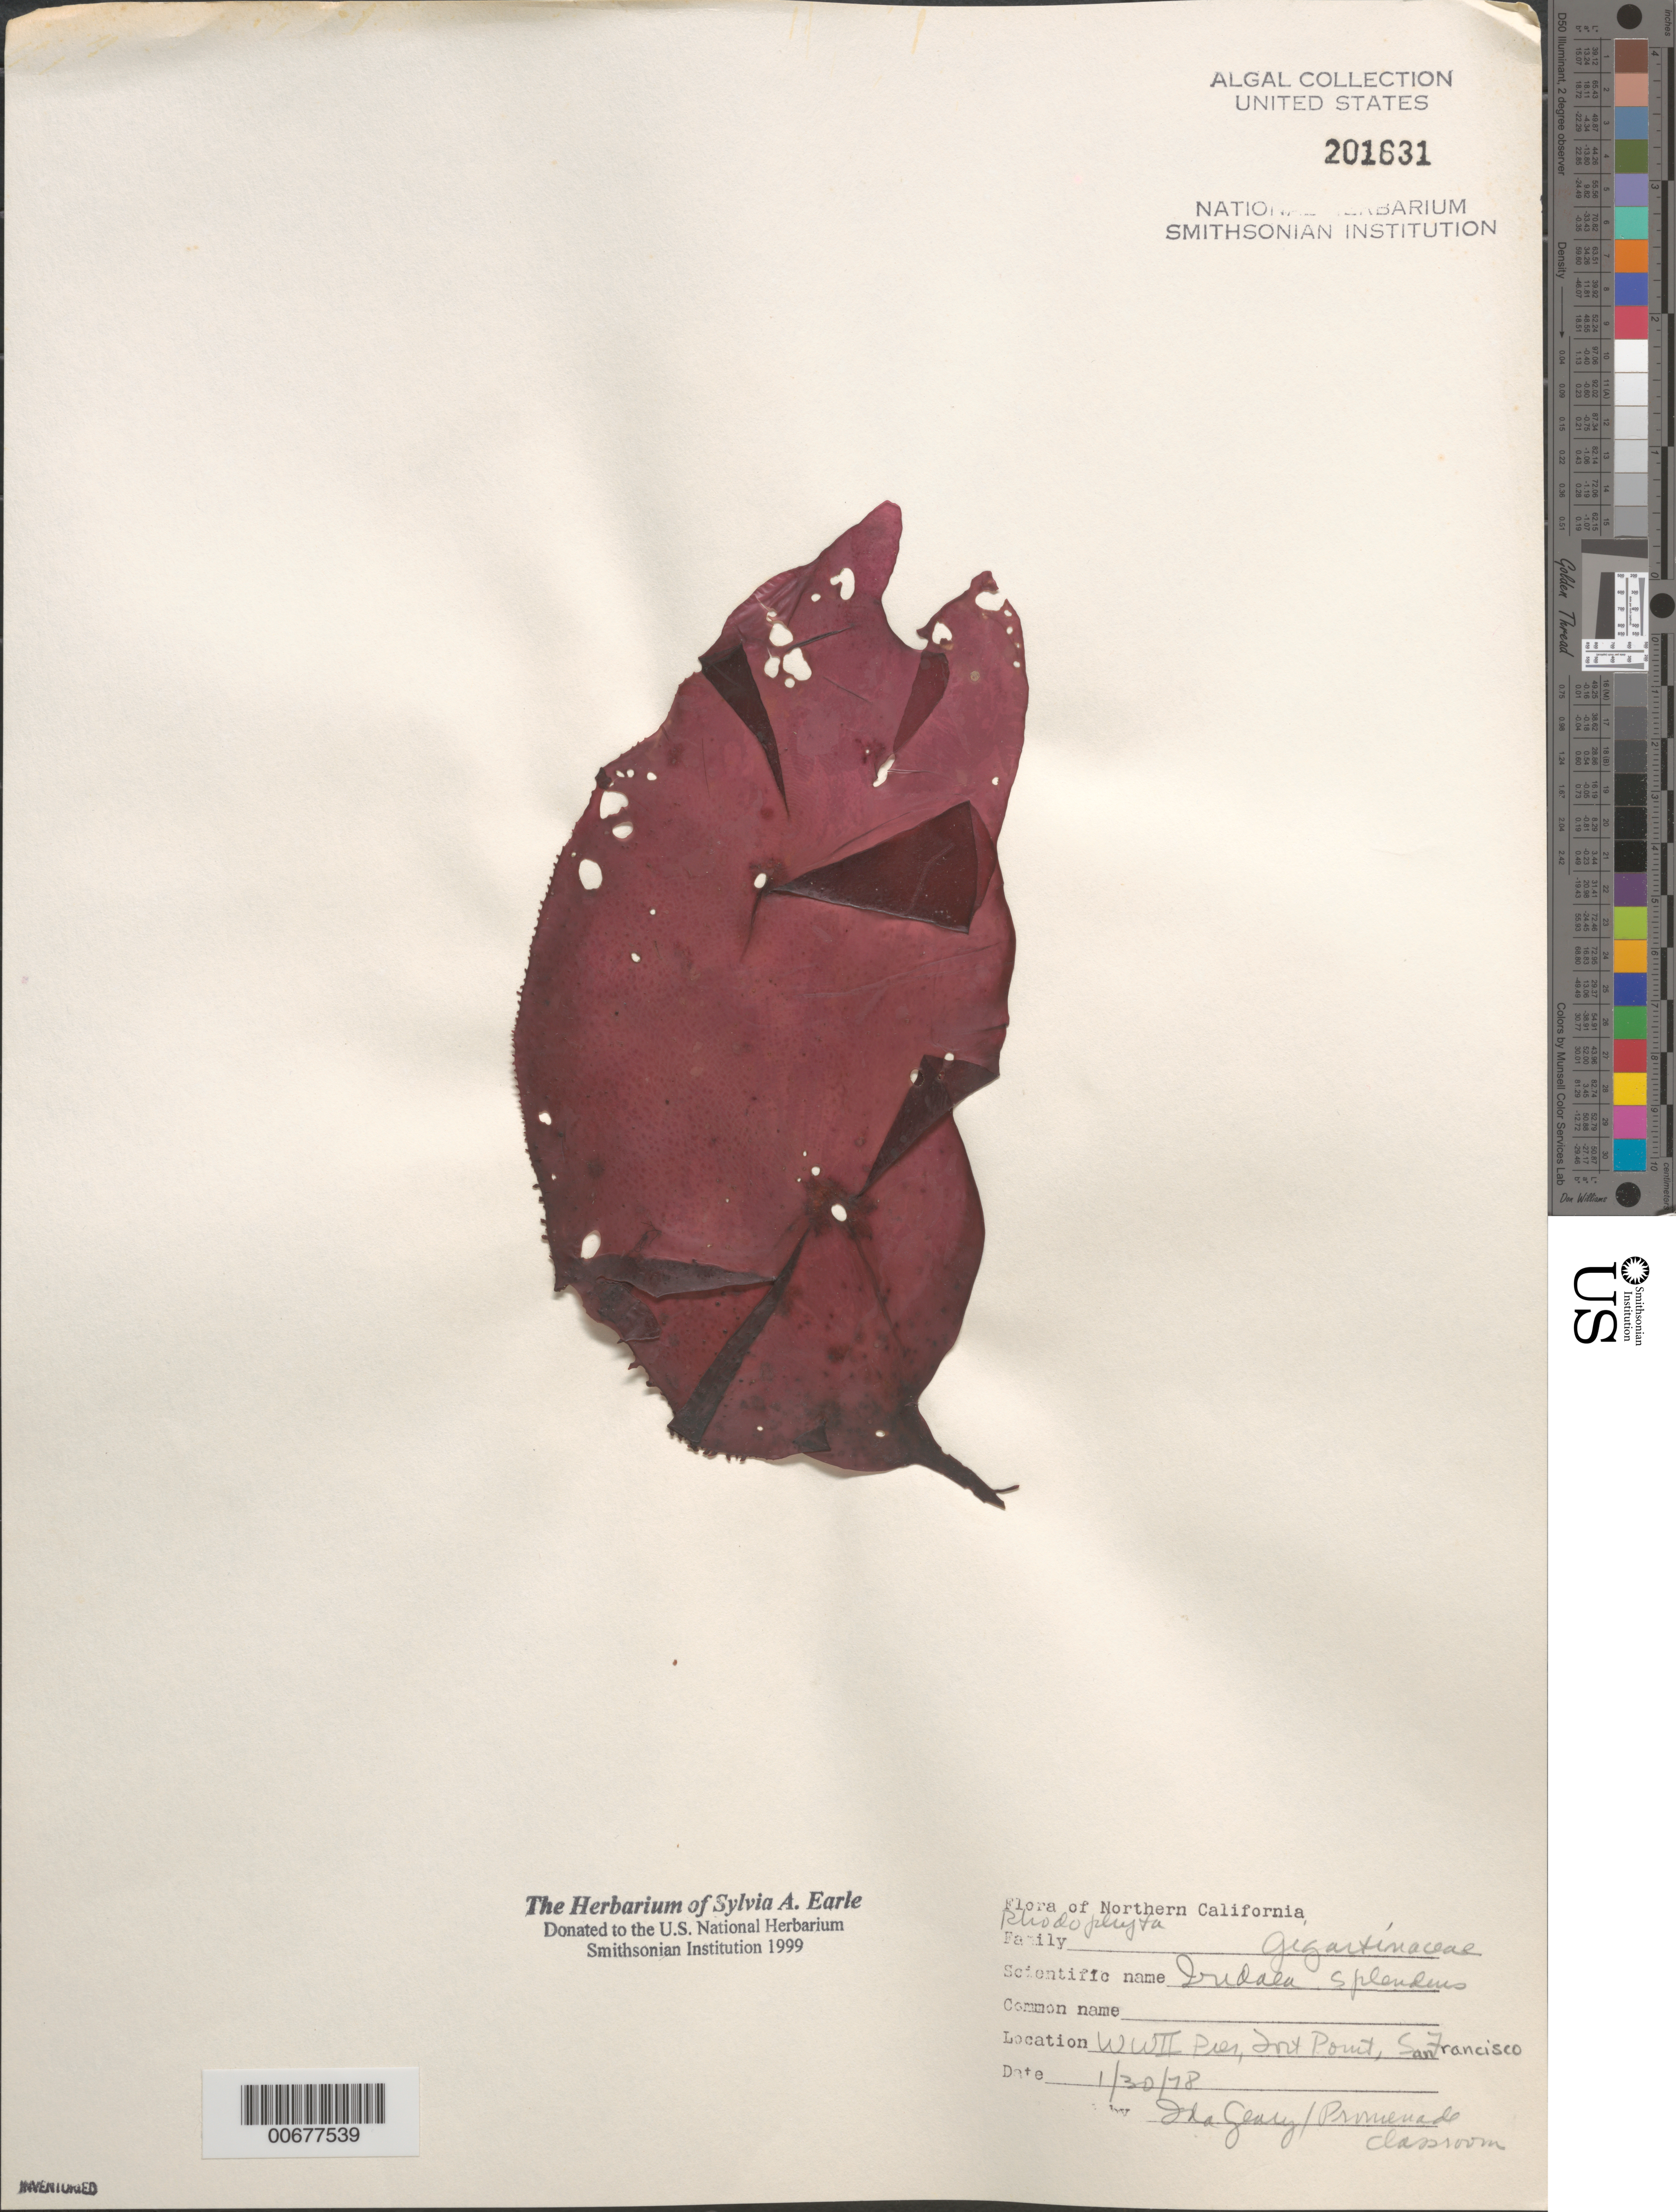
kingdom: Plantae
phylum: Rhodophyta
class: Florideophyceae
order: Gigartinales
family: Gigartinaceae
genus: Mazzaella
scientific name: Mazzaella splendens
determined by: Algae name updating Project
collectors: I. Geary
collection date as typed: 30 Jan 1978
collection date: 1978-01-30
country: United States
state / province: California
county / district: San Francisco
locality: San Francisco, Fort Point, World War II Pier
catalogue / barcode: US 201631